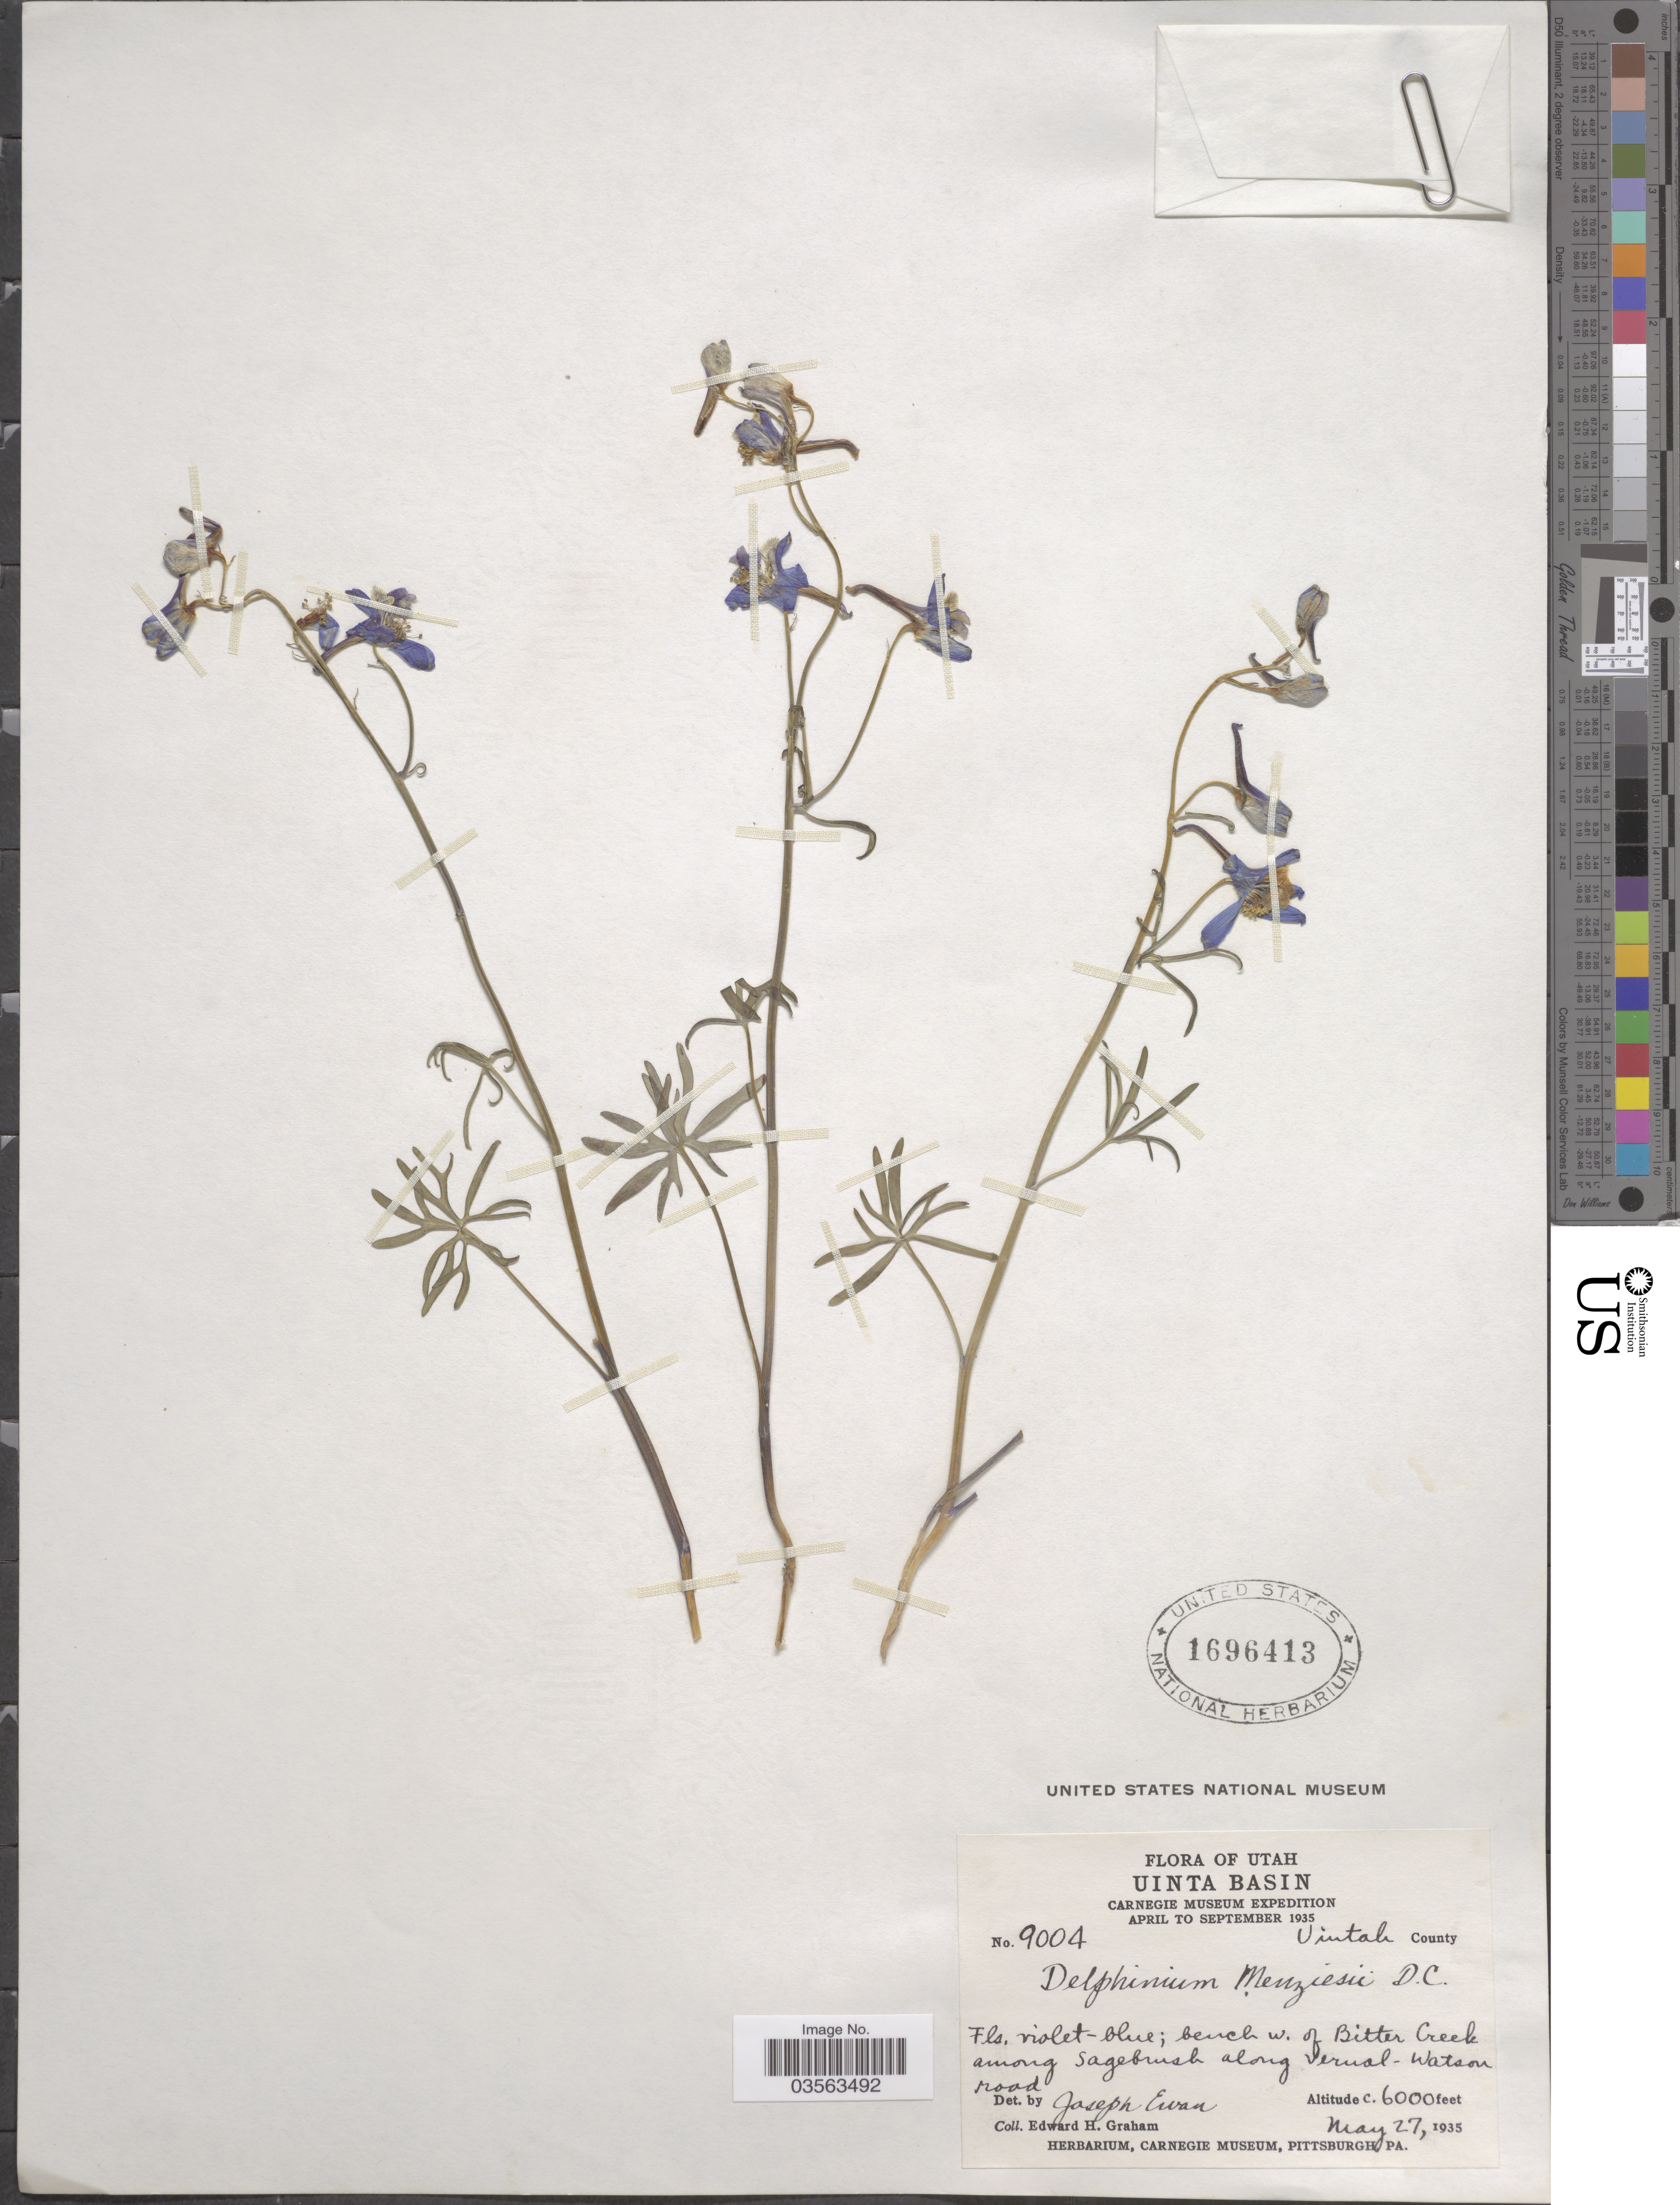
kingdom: Plantae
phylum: Tracheophyta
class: Magnoliopsida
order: Ranunculales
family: Ranunculaceae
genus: Delphinium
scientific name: Delphinium menziesii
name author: DC.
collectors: E. H. Graham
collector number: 9004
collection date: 1935-05-27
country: United States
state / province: Utah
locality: Uinta Basin. Uintah County. Bench w. of Bitter Creek among Sagebrush along Vernal-Watson road.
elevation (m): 1829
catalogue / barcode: US 1696413